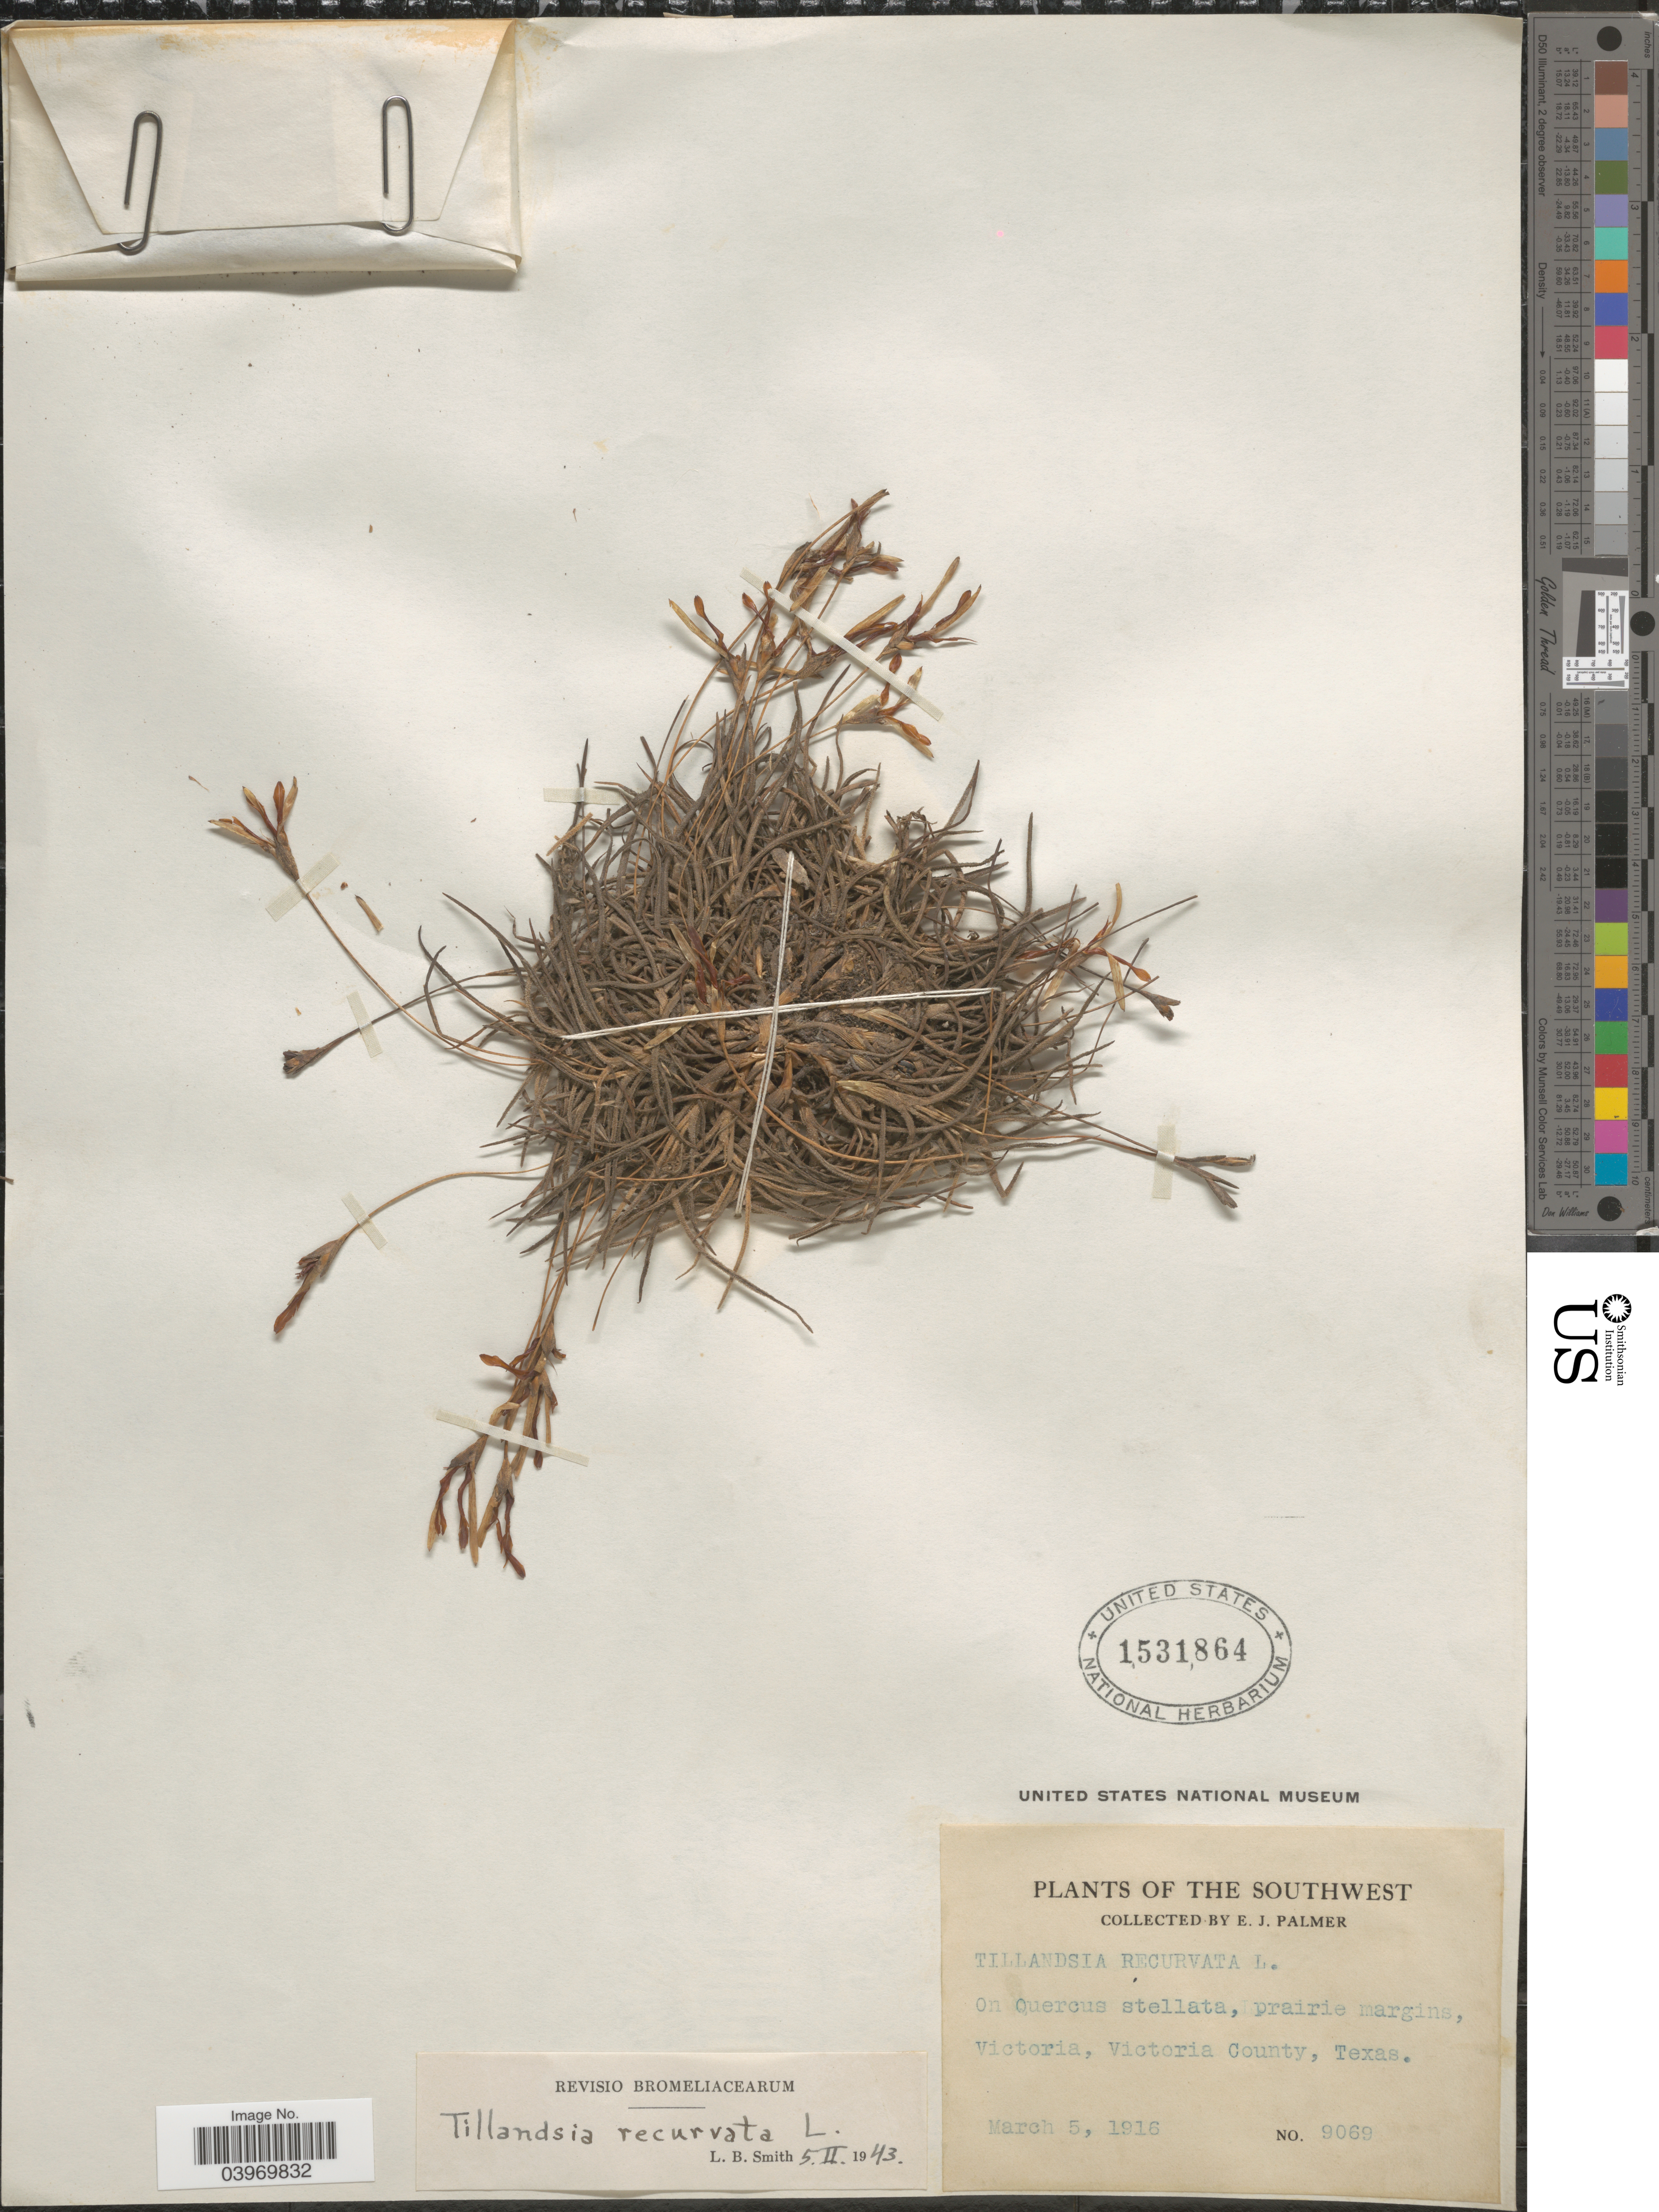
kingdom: Plantae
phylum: Tracheophyta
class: Liliopsida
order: Poales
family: Bromeliaceae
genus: Tillandsia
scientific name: Tillandsia recurvata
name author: L.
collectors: E. J. Palmer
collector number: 9069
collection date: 1916-03-05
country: United States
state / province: Texas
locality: The Southwest. Victoria, Victoria County.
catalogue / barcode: US 1531864